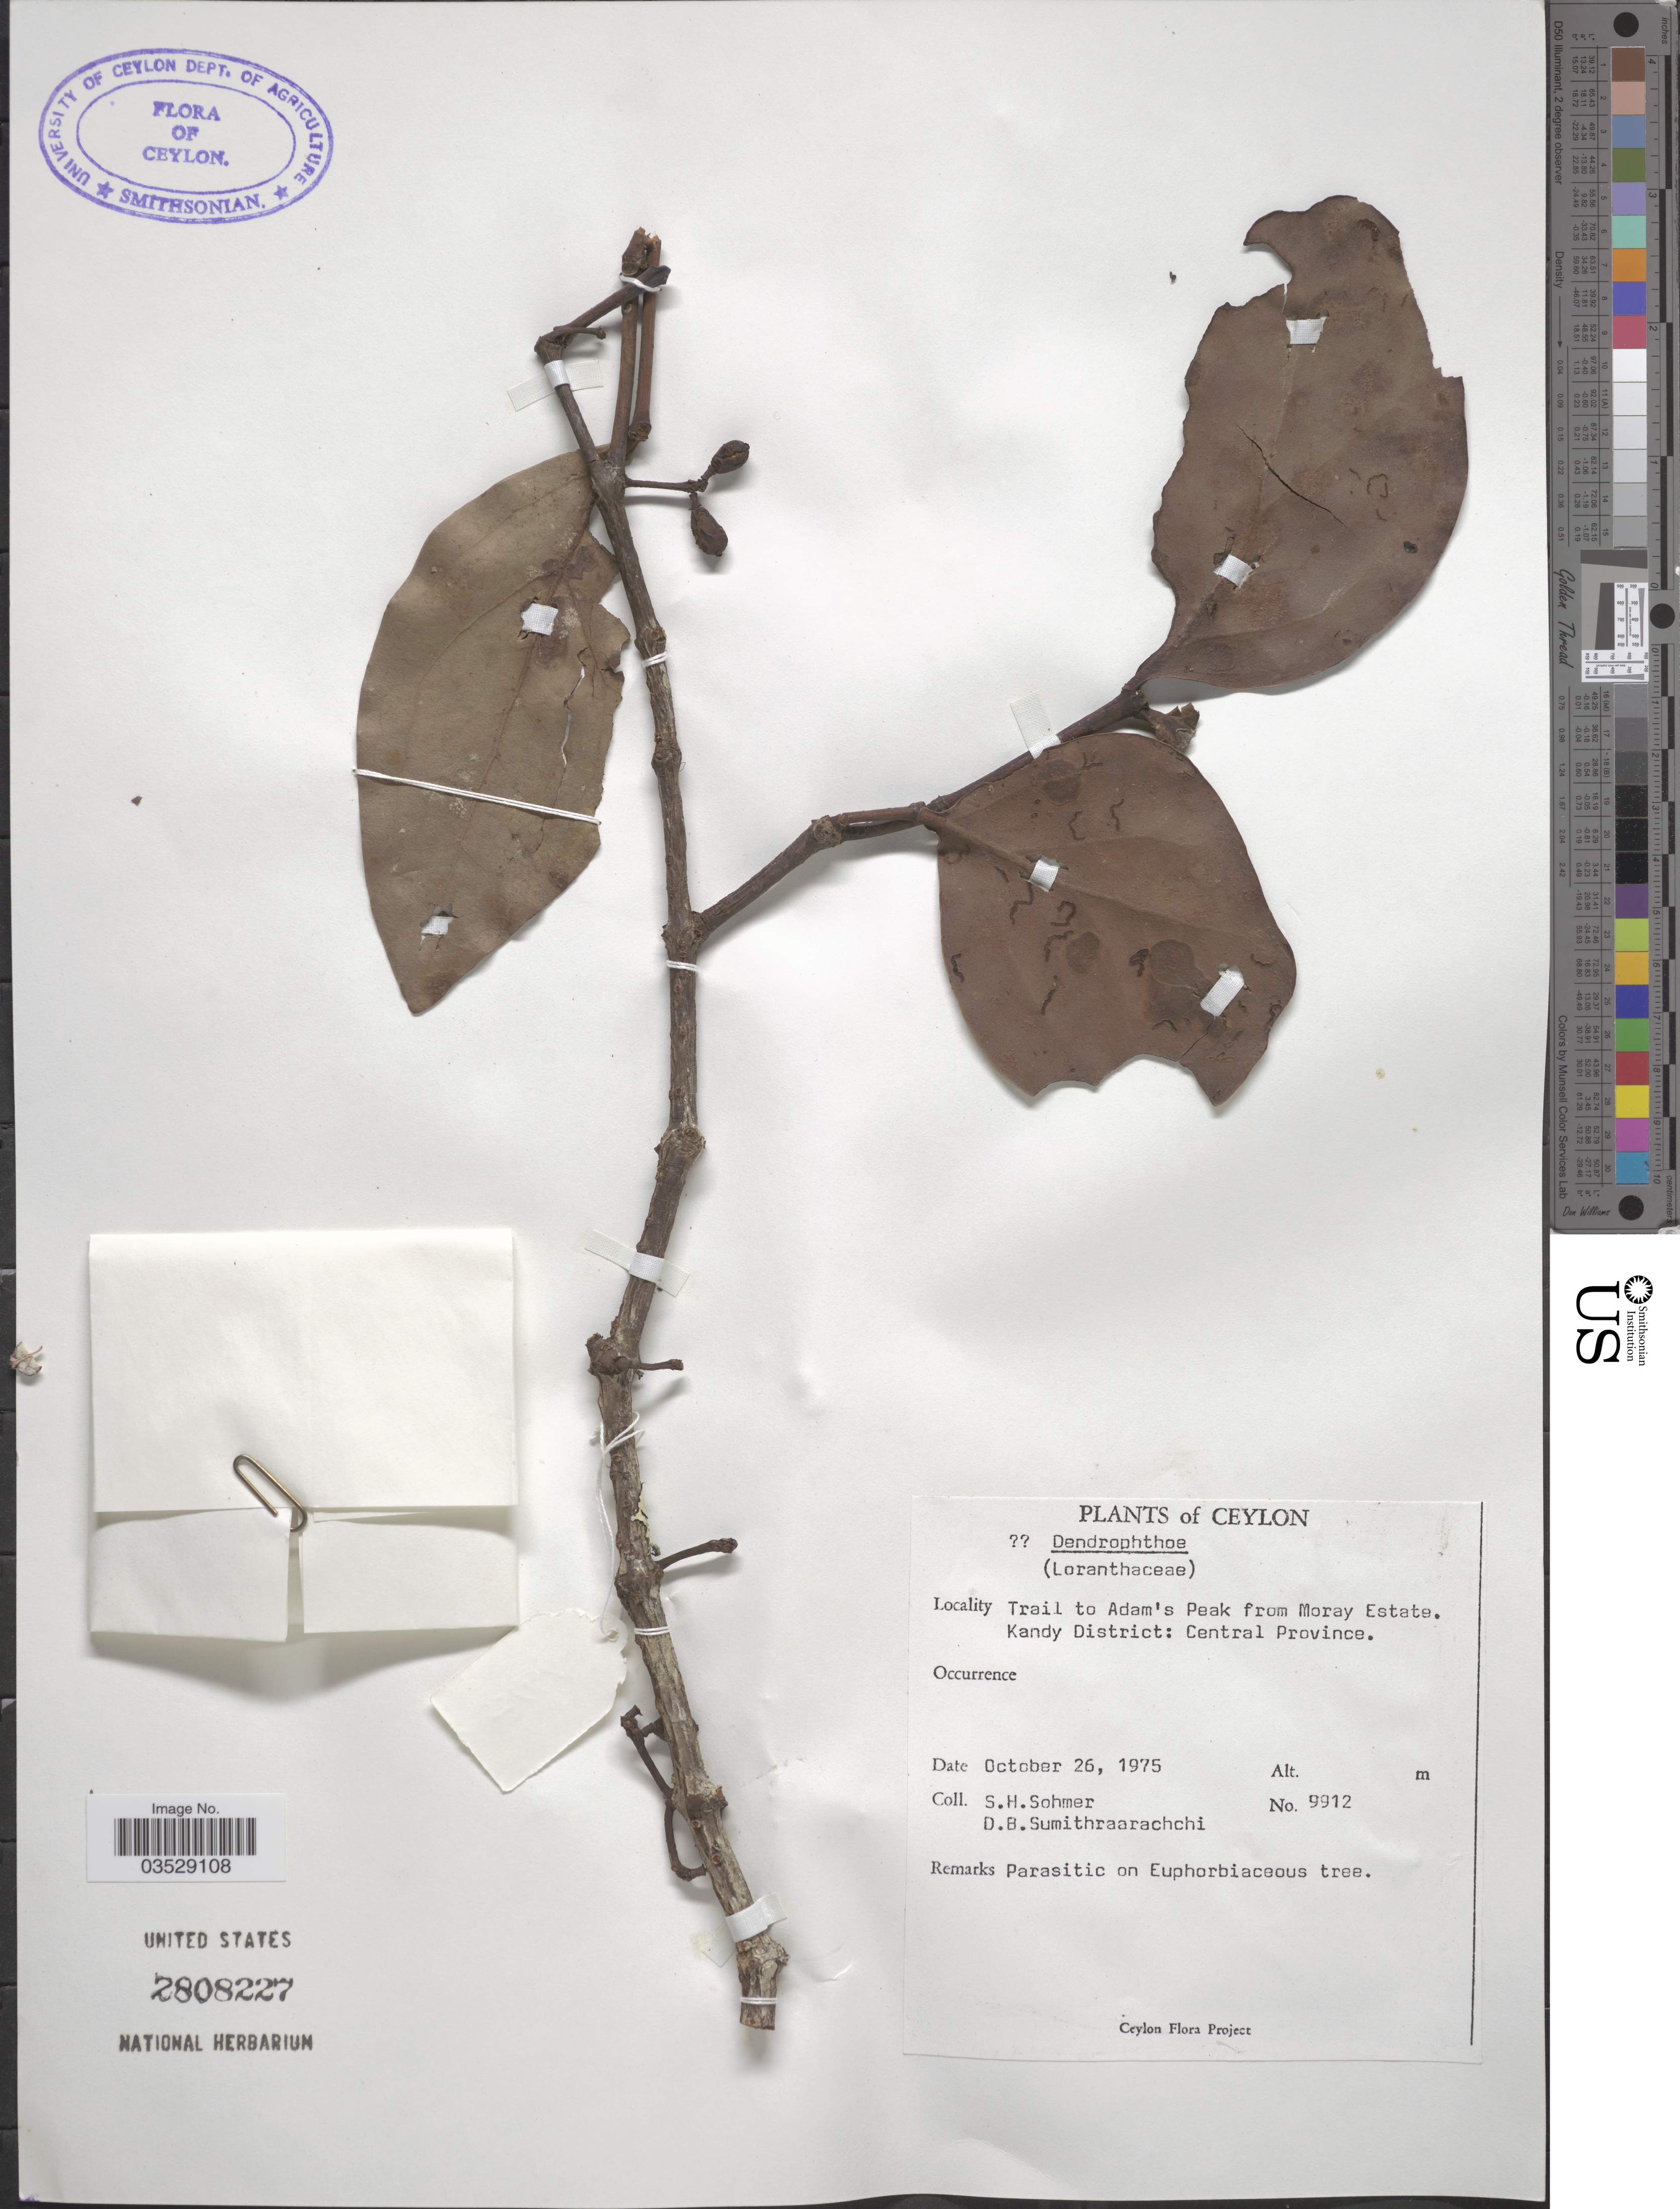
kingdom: Plantae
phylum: Tracheophyta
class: Magnoliopsida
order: Santalales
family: Loranthaceae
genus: Dendrophthoe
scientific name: Dendrophthoe sp.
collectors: S. H. Sohmer & D. B. Sumithraarachchi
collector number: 9912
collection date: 1975-10-26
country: Sri Lanka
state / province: Central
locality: Ceylon. Trail to Adam's Peak from Moray Estate. Kandy District.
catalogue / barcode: US 2808227